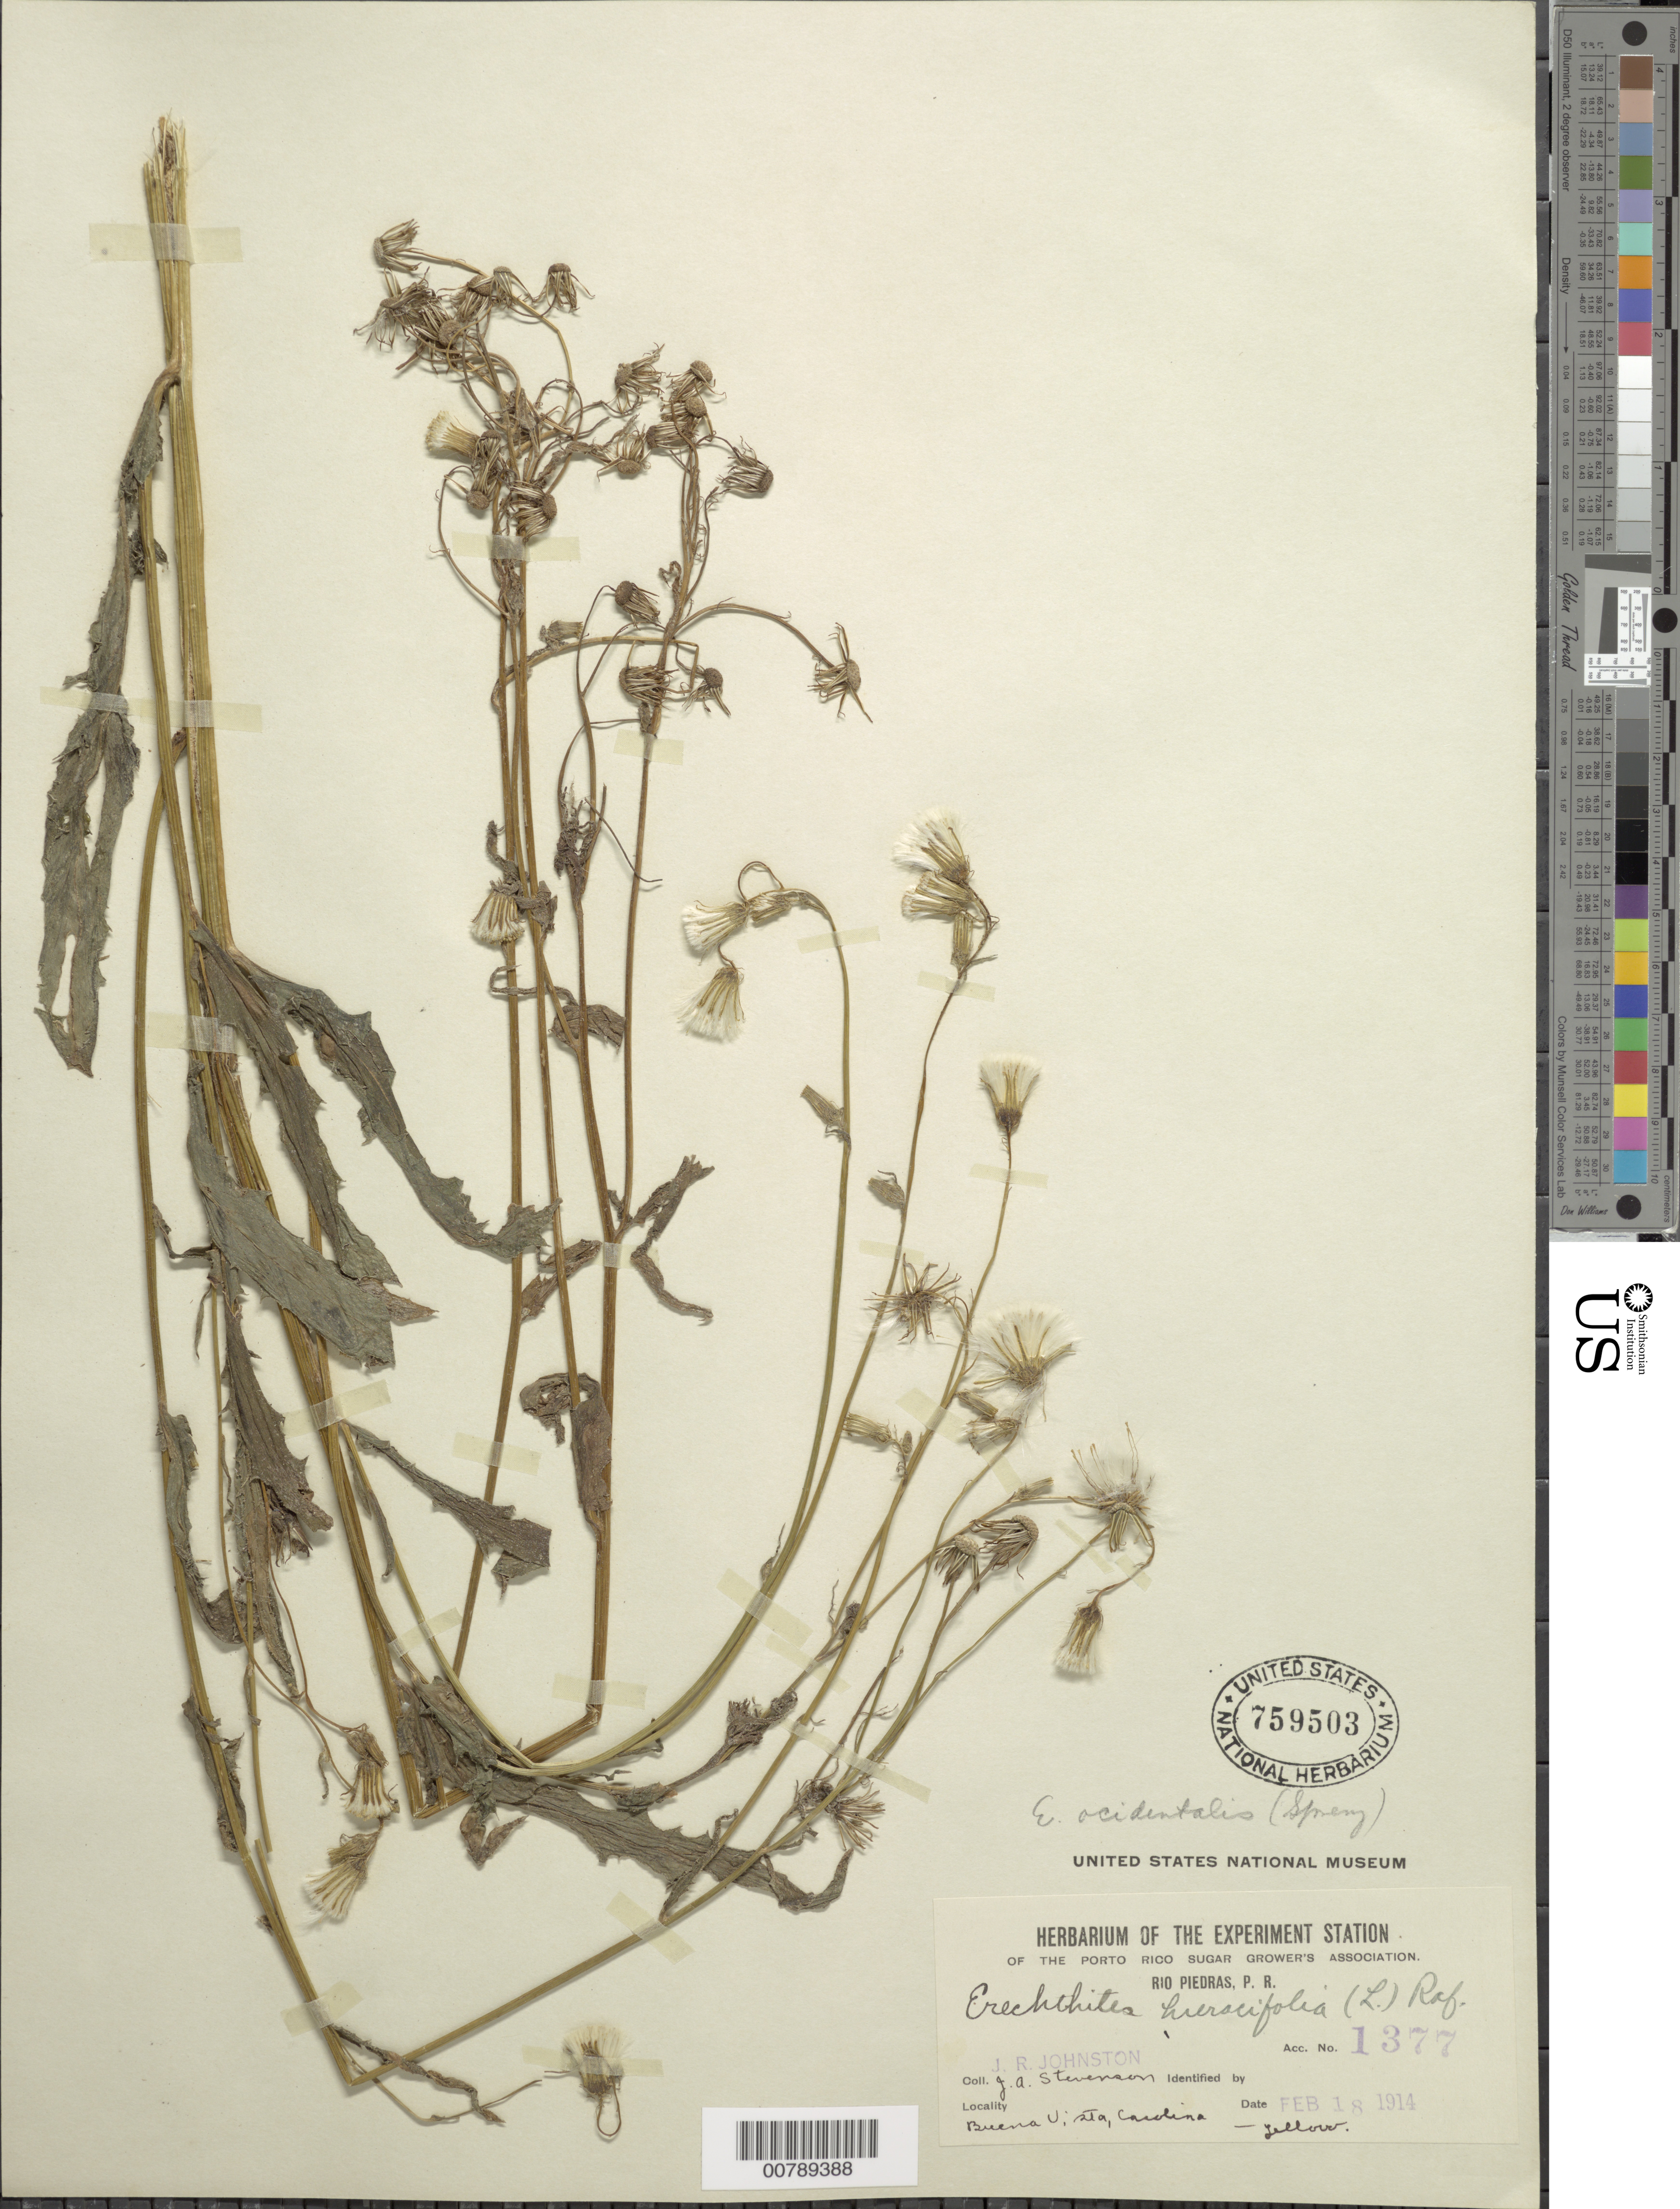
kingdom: Plantae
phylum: Tracheophyta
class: Magnoliopsida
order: Asterales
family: Asteraceae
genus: Erechtites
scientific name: Erechtites hieraciifolius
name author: (L.) Raf. ex DC.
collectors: J. Stevenson & J. Johnston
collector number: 1377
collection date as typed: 18 Feb 1914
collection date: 1914-02-18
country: Puerto Rico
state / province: Carolina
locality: Río Piedras. Buena Vista, Carolina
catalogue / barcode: US 759503